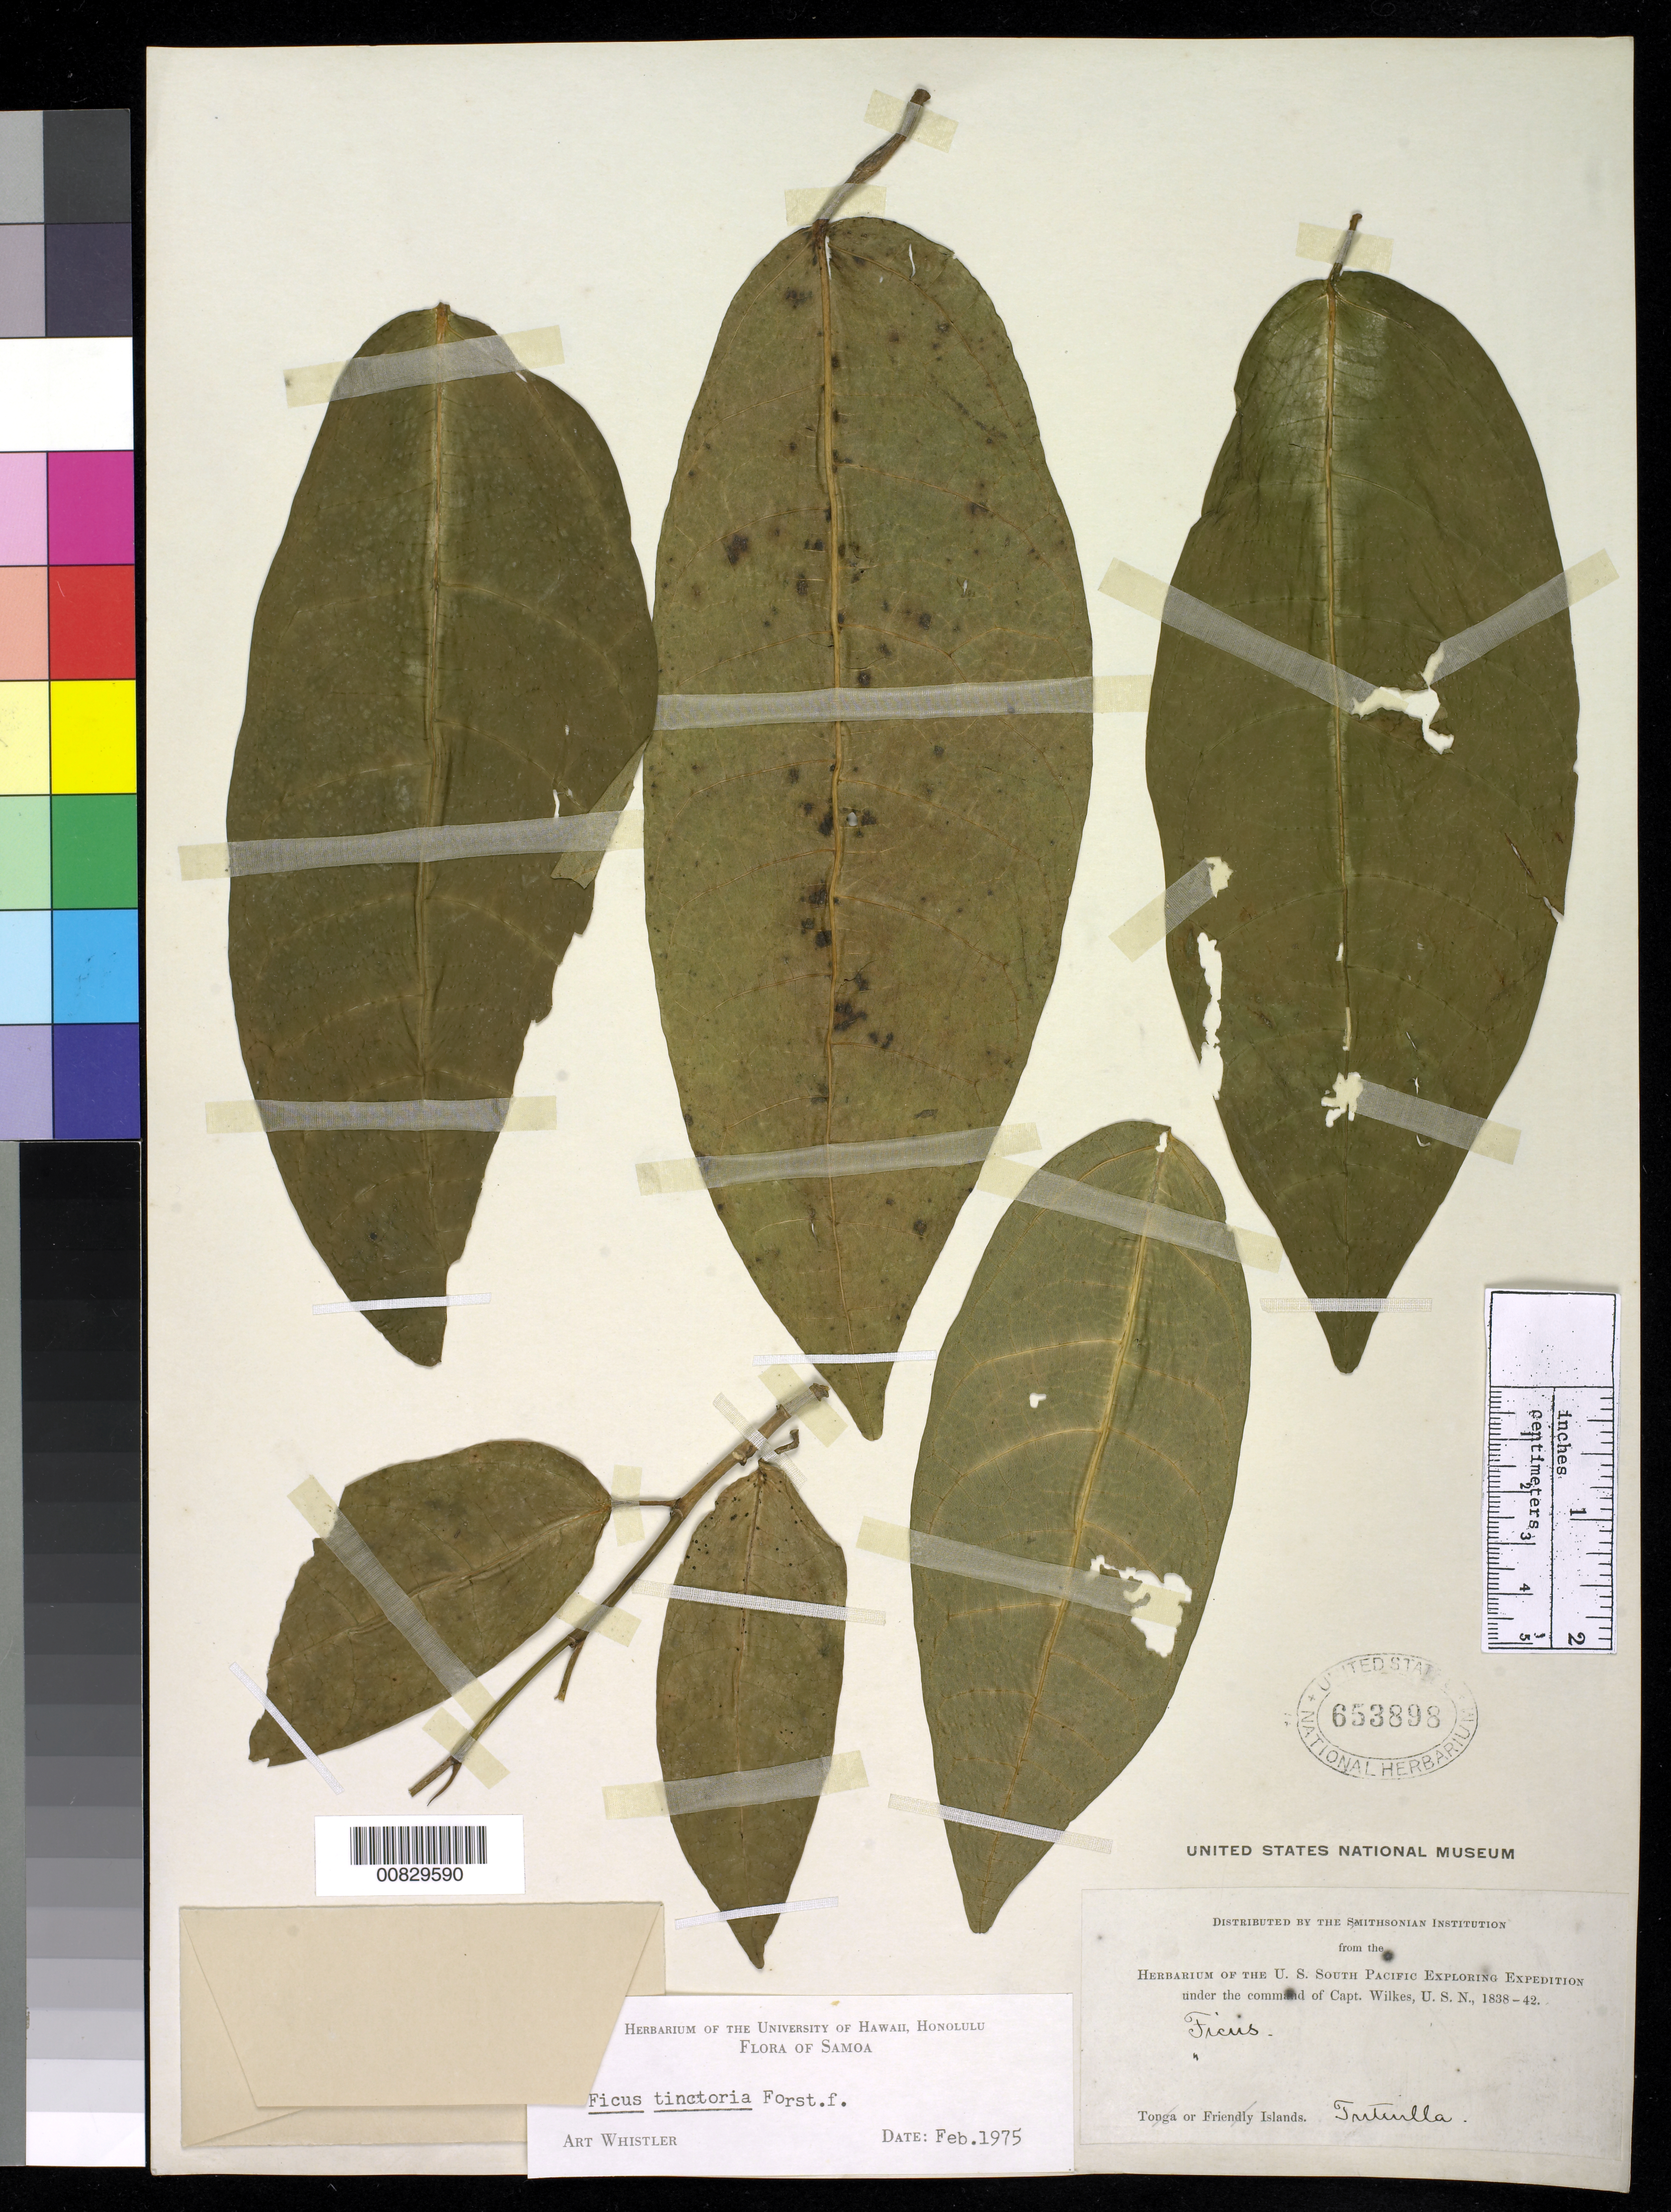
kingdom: Plantae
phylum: Tracheophyta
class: Magnoliopsida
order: Rosales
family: Moraceae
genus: Ficus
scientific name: Ficus tinctoria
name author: G. Forst.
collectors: Wilkes Explor. Exped.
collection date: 1838/1842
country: United States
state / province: Oregon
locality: Tutuilla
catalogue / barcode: US 653898